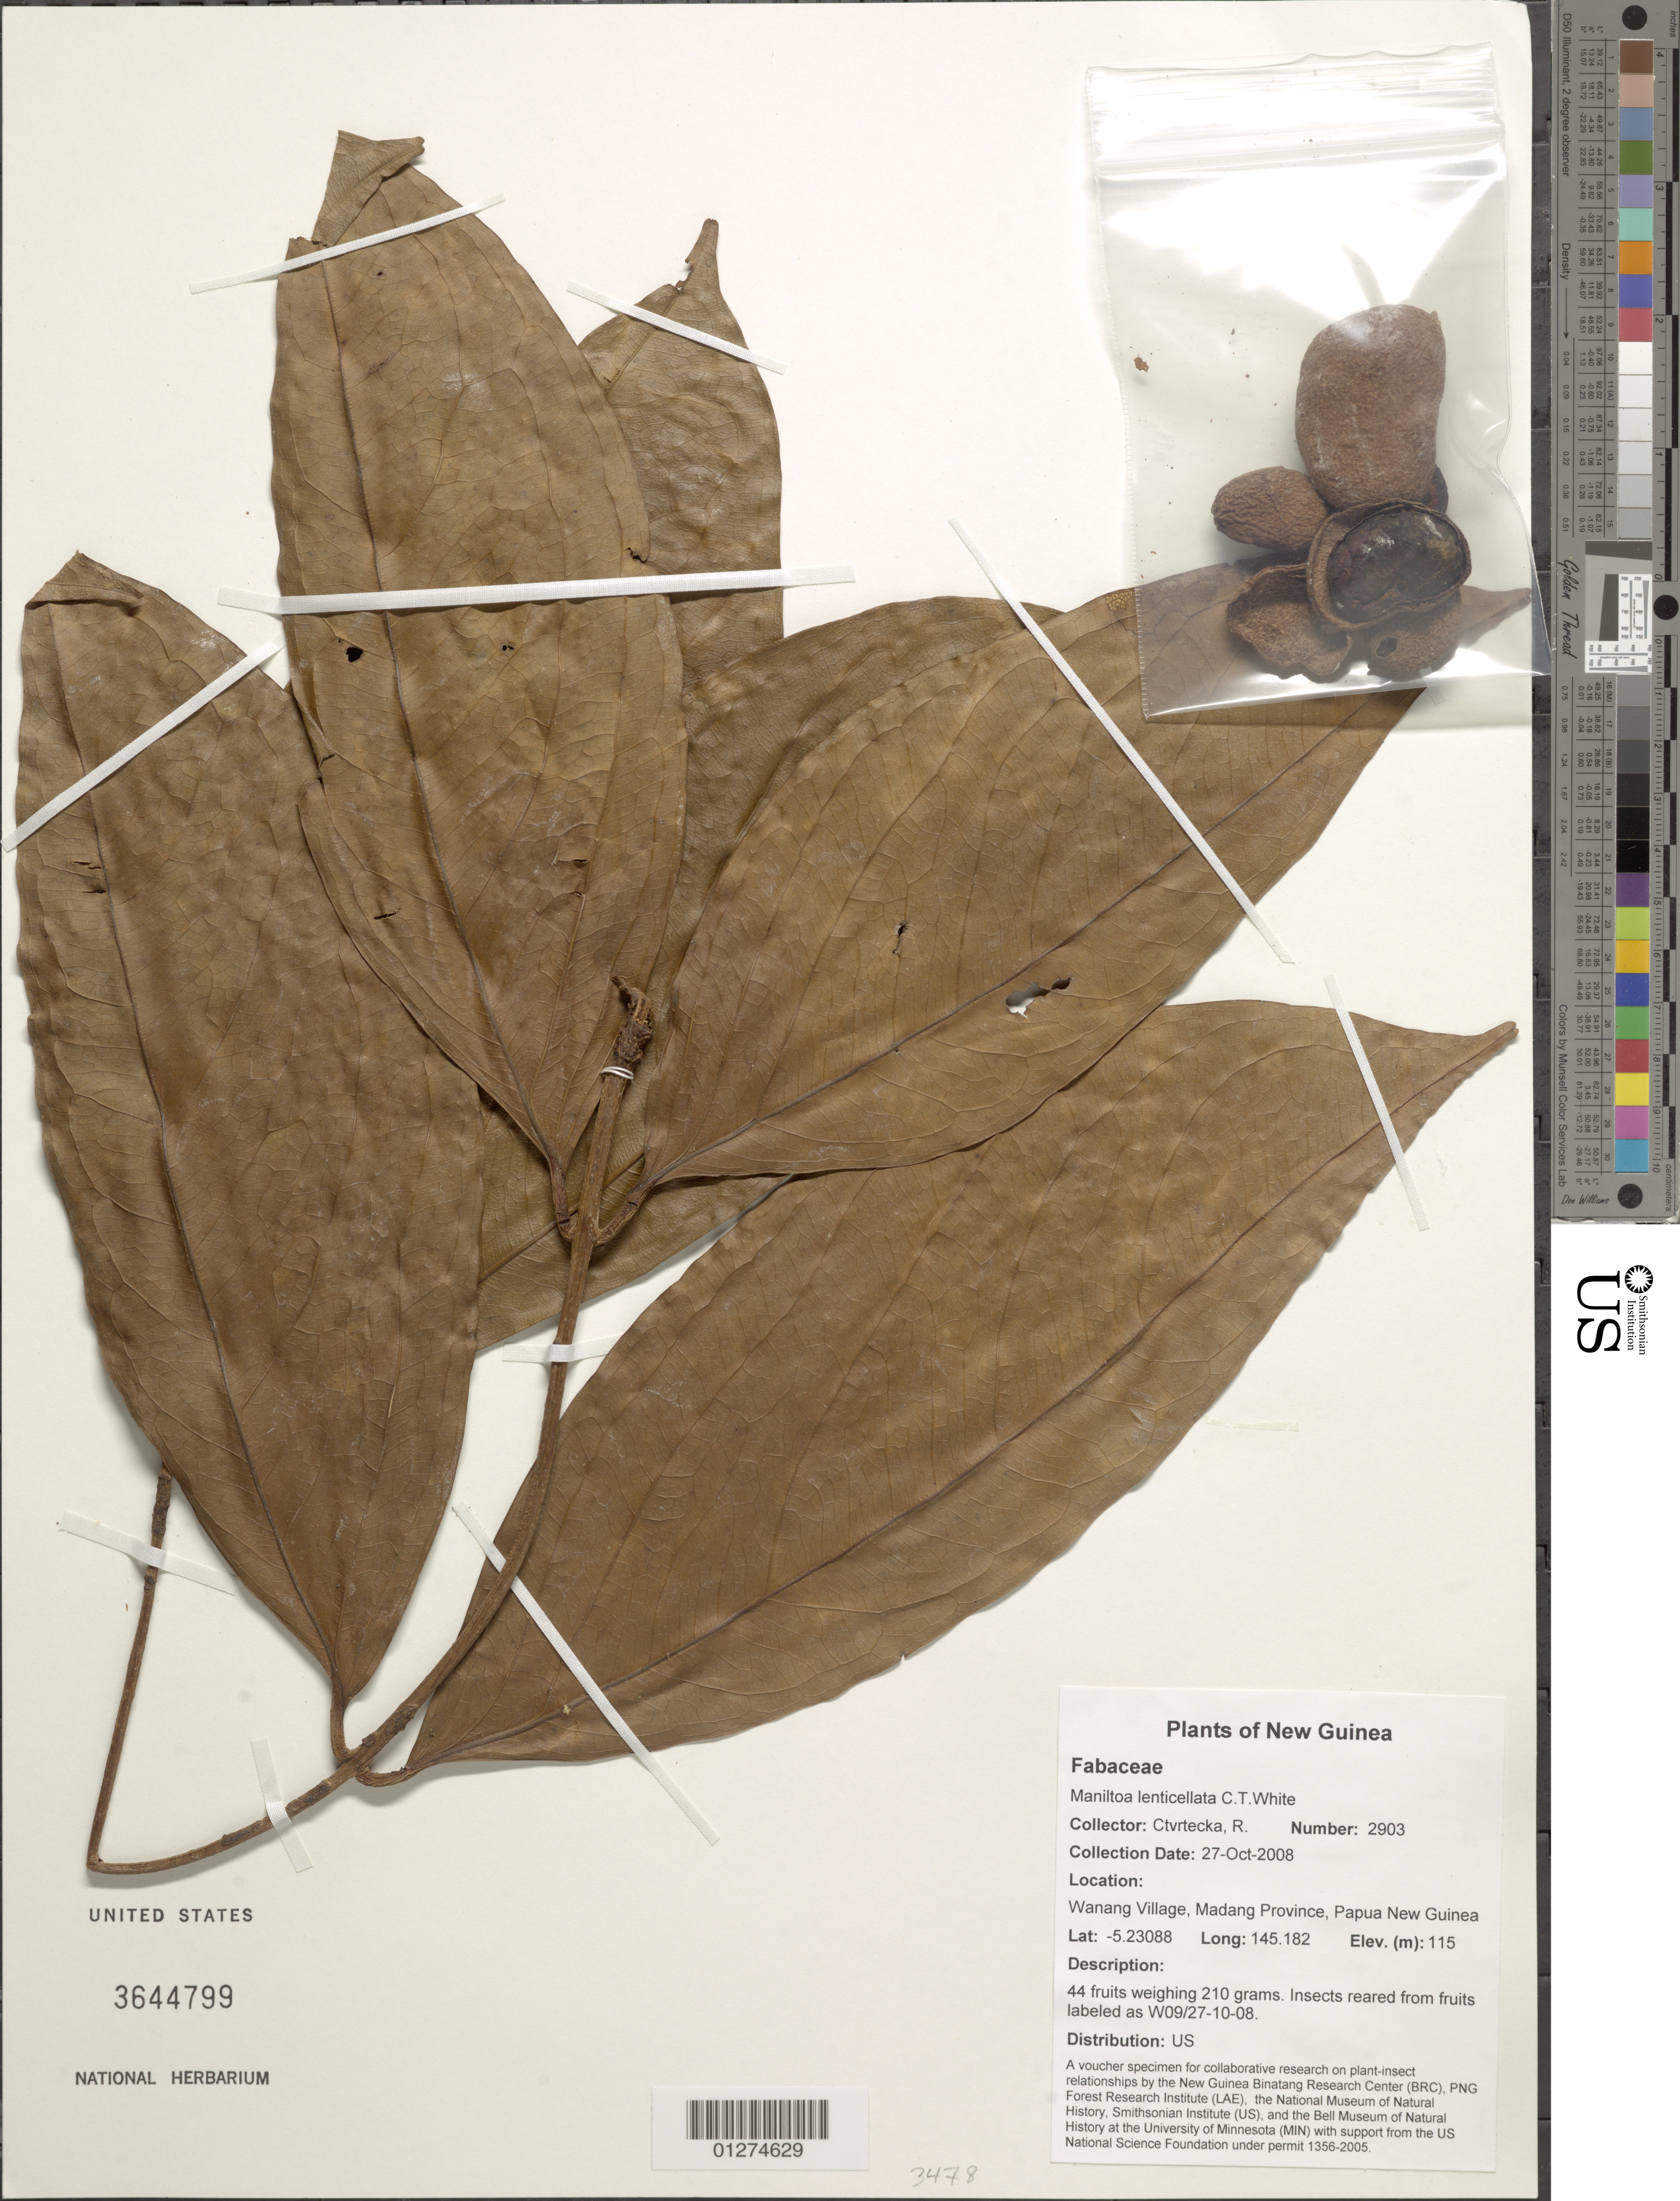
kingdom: Plantae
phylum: Tracheophyta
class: Magnoliopsida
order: Fabales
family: Fabaceae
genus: Maniltoa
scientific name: Maniltoa lenticellata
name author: C.T. White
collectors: R. Ctvrtecka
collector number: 2903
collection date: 2008-10-27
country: Papua New Guinea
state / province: Madang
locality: Wanang Village.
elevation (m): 115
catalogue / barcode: US 3644799